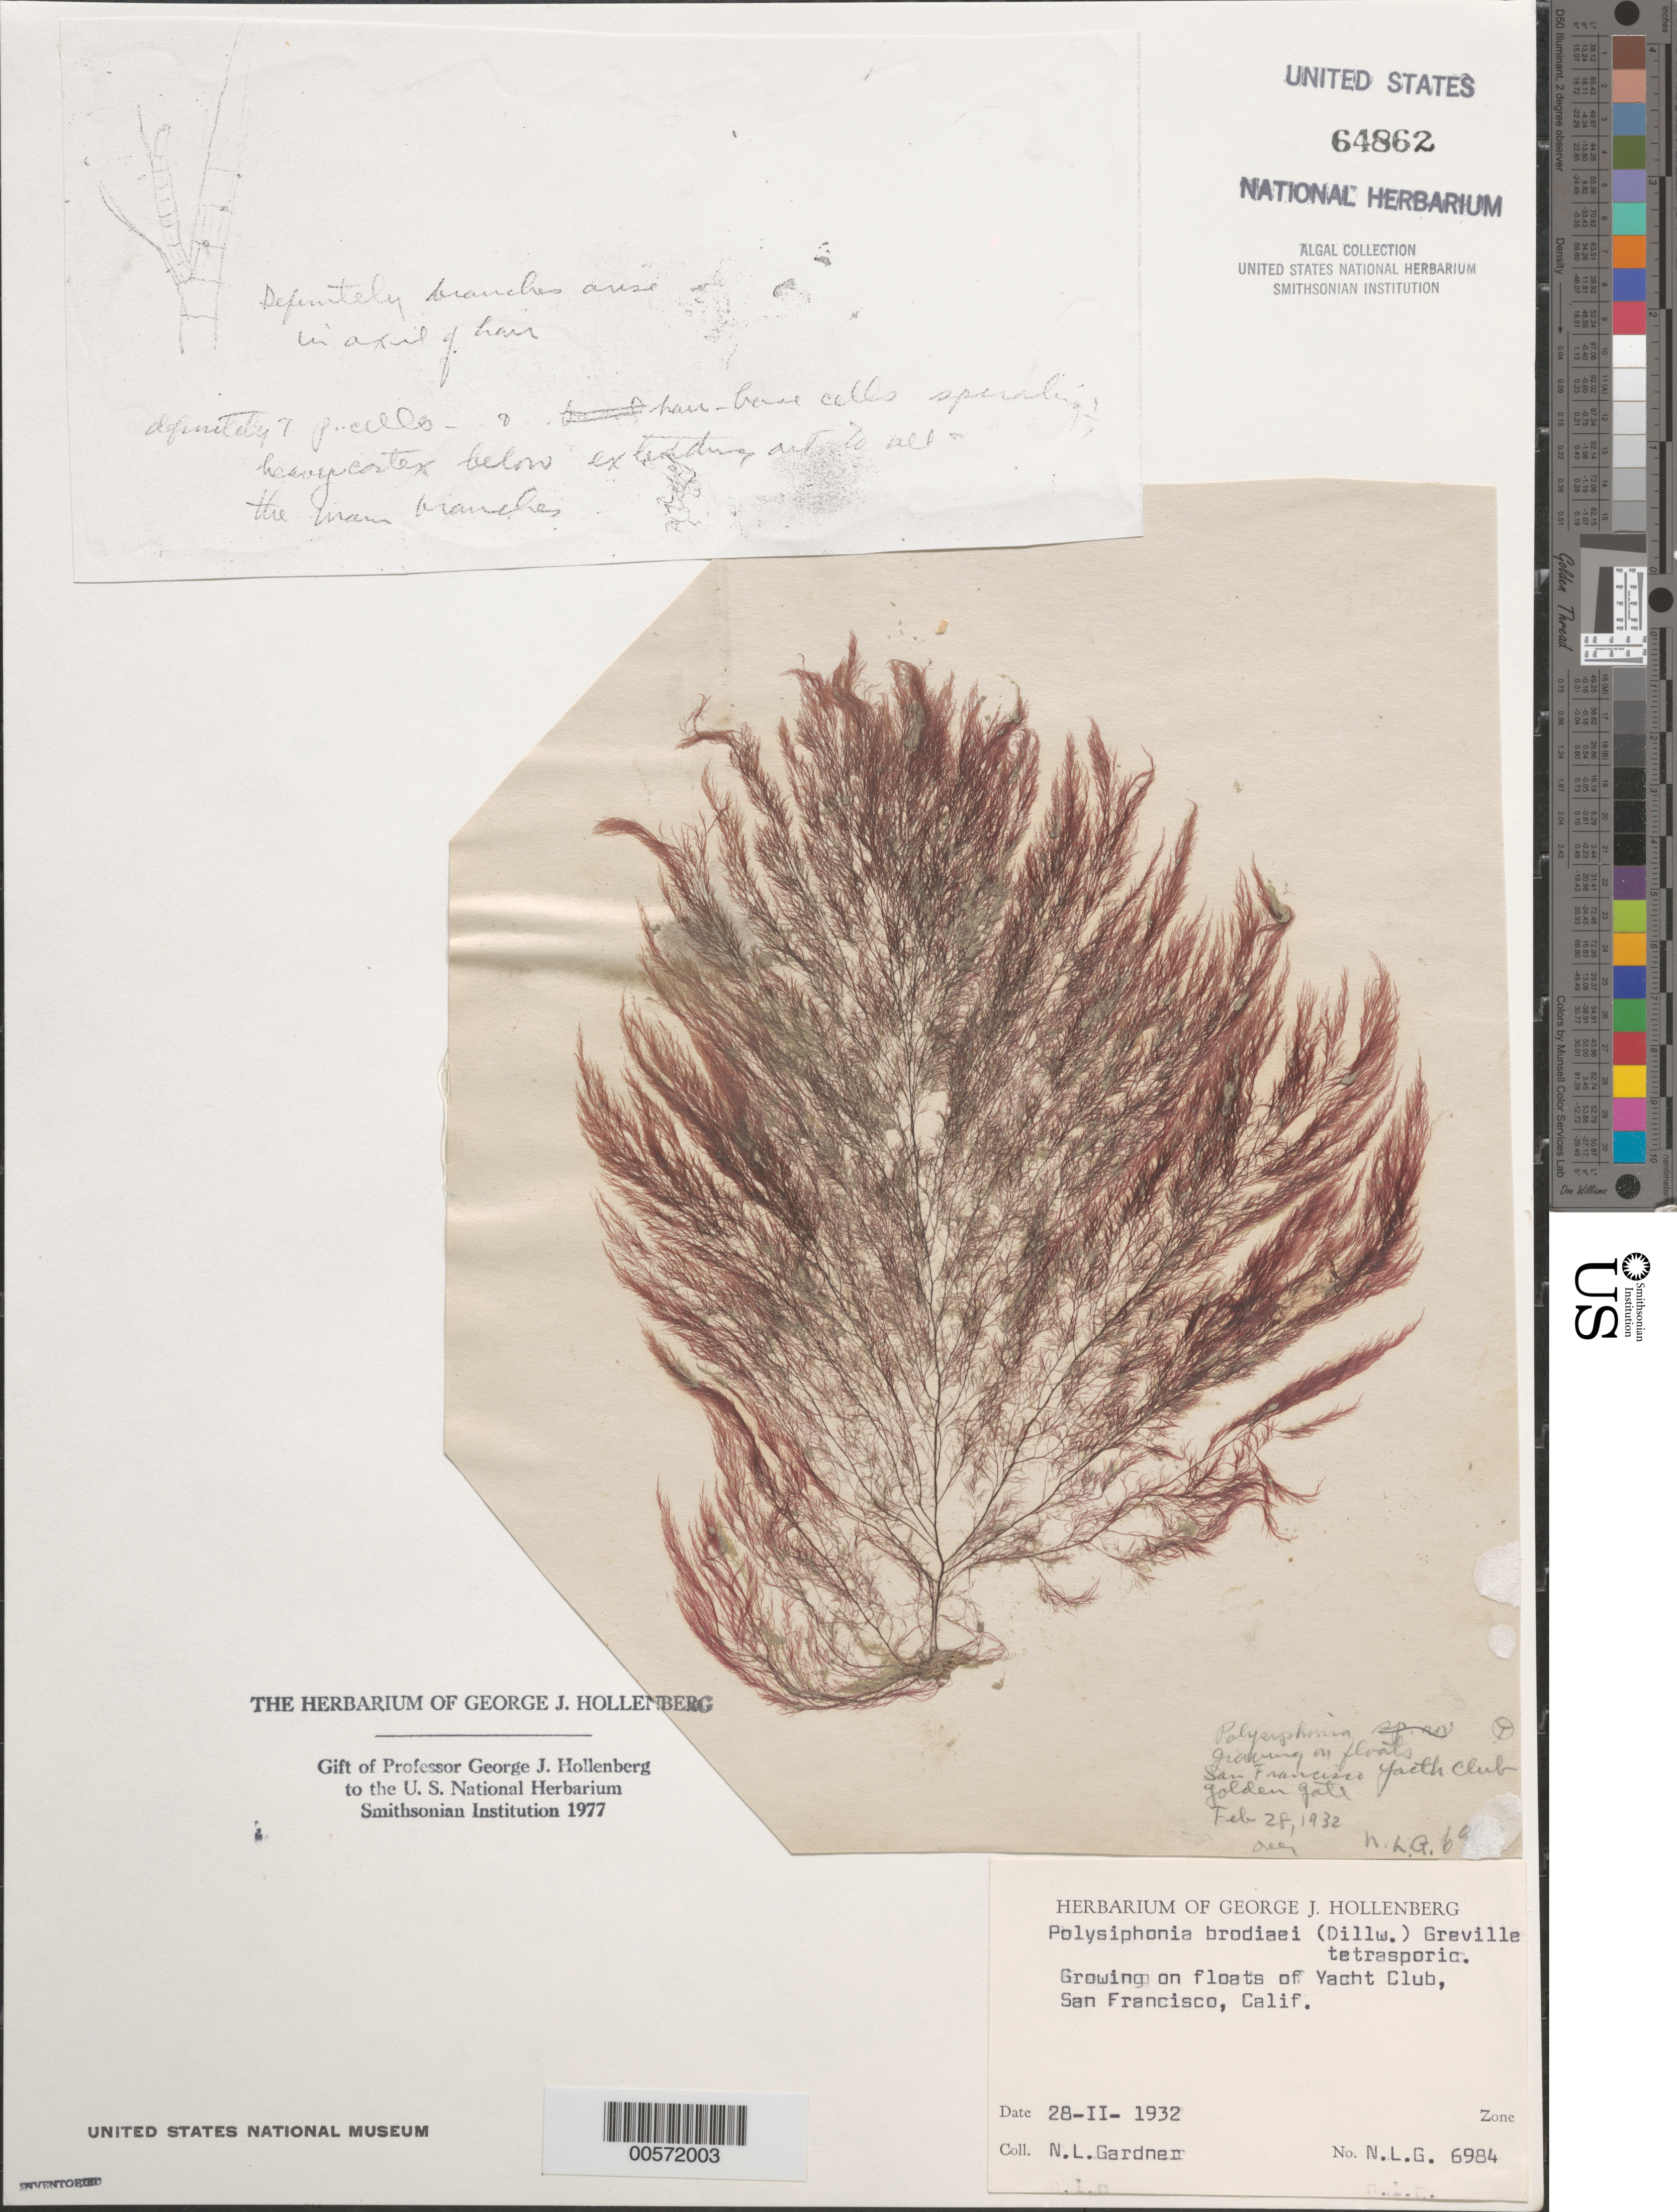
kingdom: Plantae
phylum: Rhodophyta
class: Florideophyceae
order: Ceramiales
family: Rhodomelaceae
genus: Polysiphonia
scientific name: Polysiphonia subulata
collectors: N. Gardner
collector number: NLG 6984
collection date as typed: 28 Feb 1932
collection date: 1932-02-28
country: United States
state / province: California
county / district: San Francisco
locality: San Francisco, yacht club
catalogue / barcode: US 64862